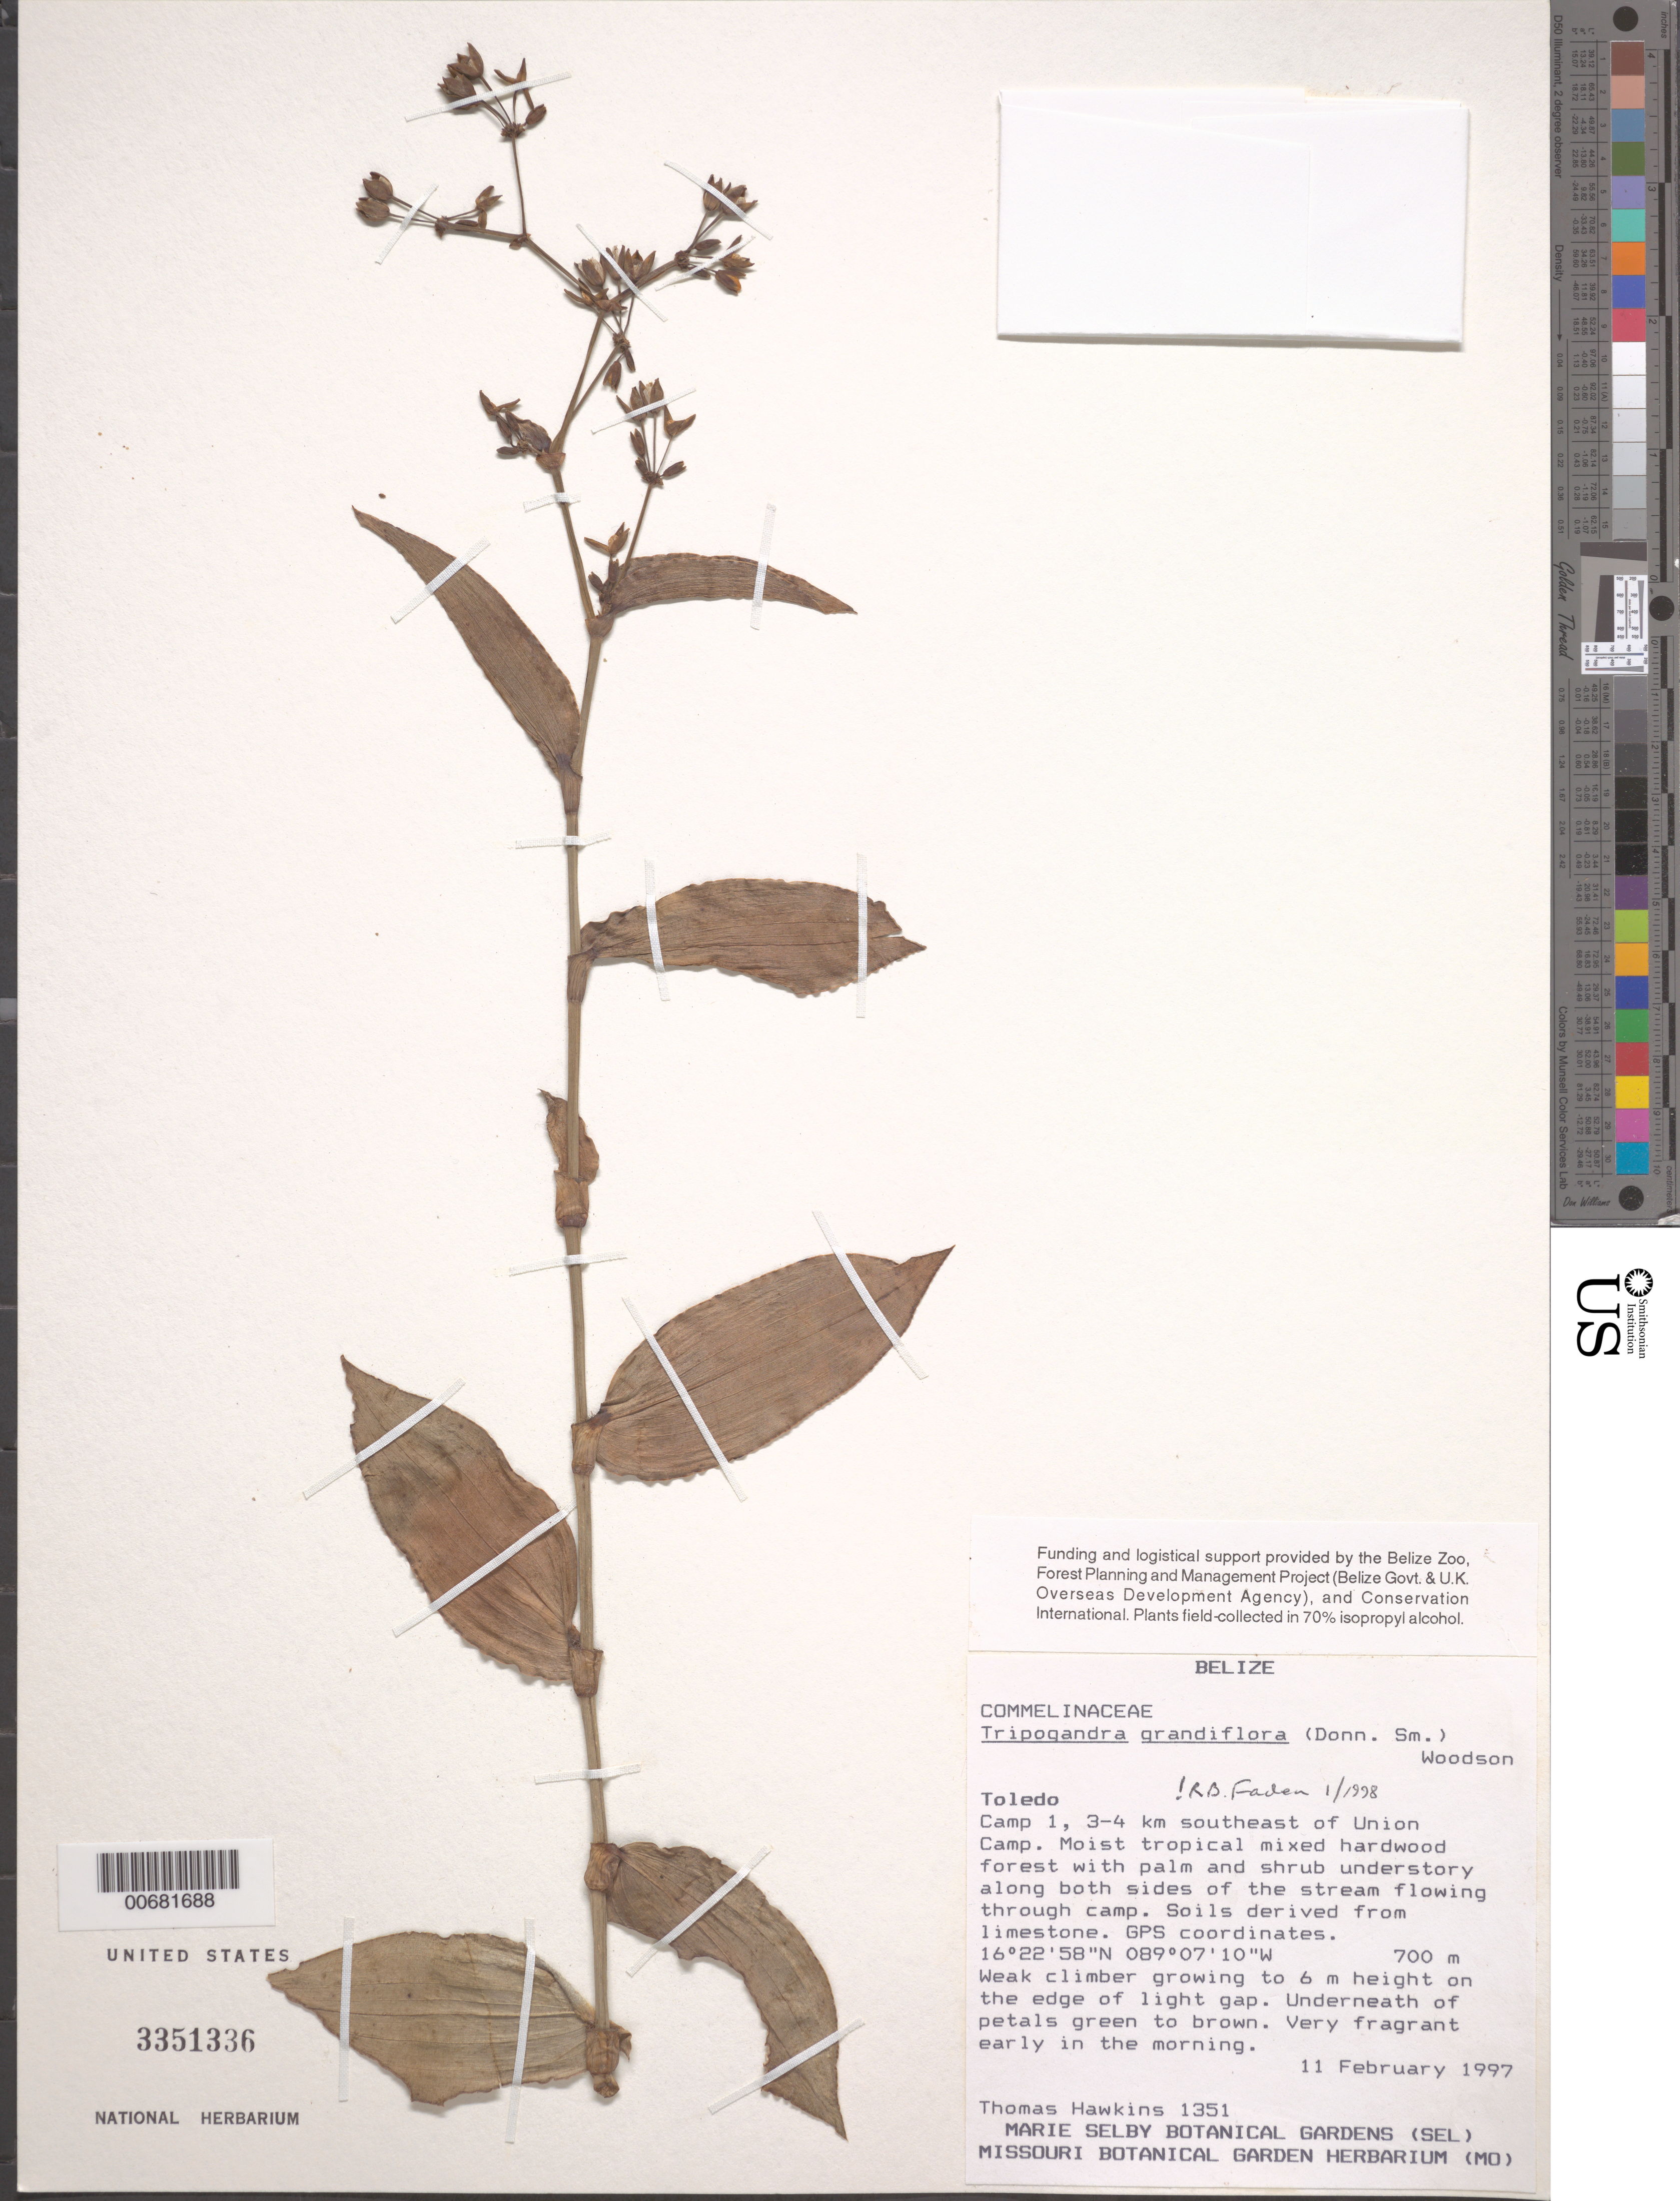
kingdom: Plantae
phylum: Tracheophyta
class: Liliopsida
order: Commelinales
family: Commelinaceae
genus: Tripogandra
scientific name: Tripogandra grandiflora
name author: (Donn. Sm.) Woodson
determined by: Faden, Robert B., (US), Smithsonian Institution - National Museum of Natural History (UNITED STATES)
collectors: T. Hawkins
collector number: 1351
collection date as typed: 11 Feb 1997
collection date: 1997-02-11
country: Belize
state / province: Toledo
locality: SE of Union Camp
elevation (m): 700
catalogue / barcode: US 3351336